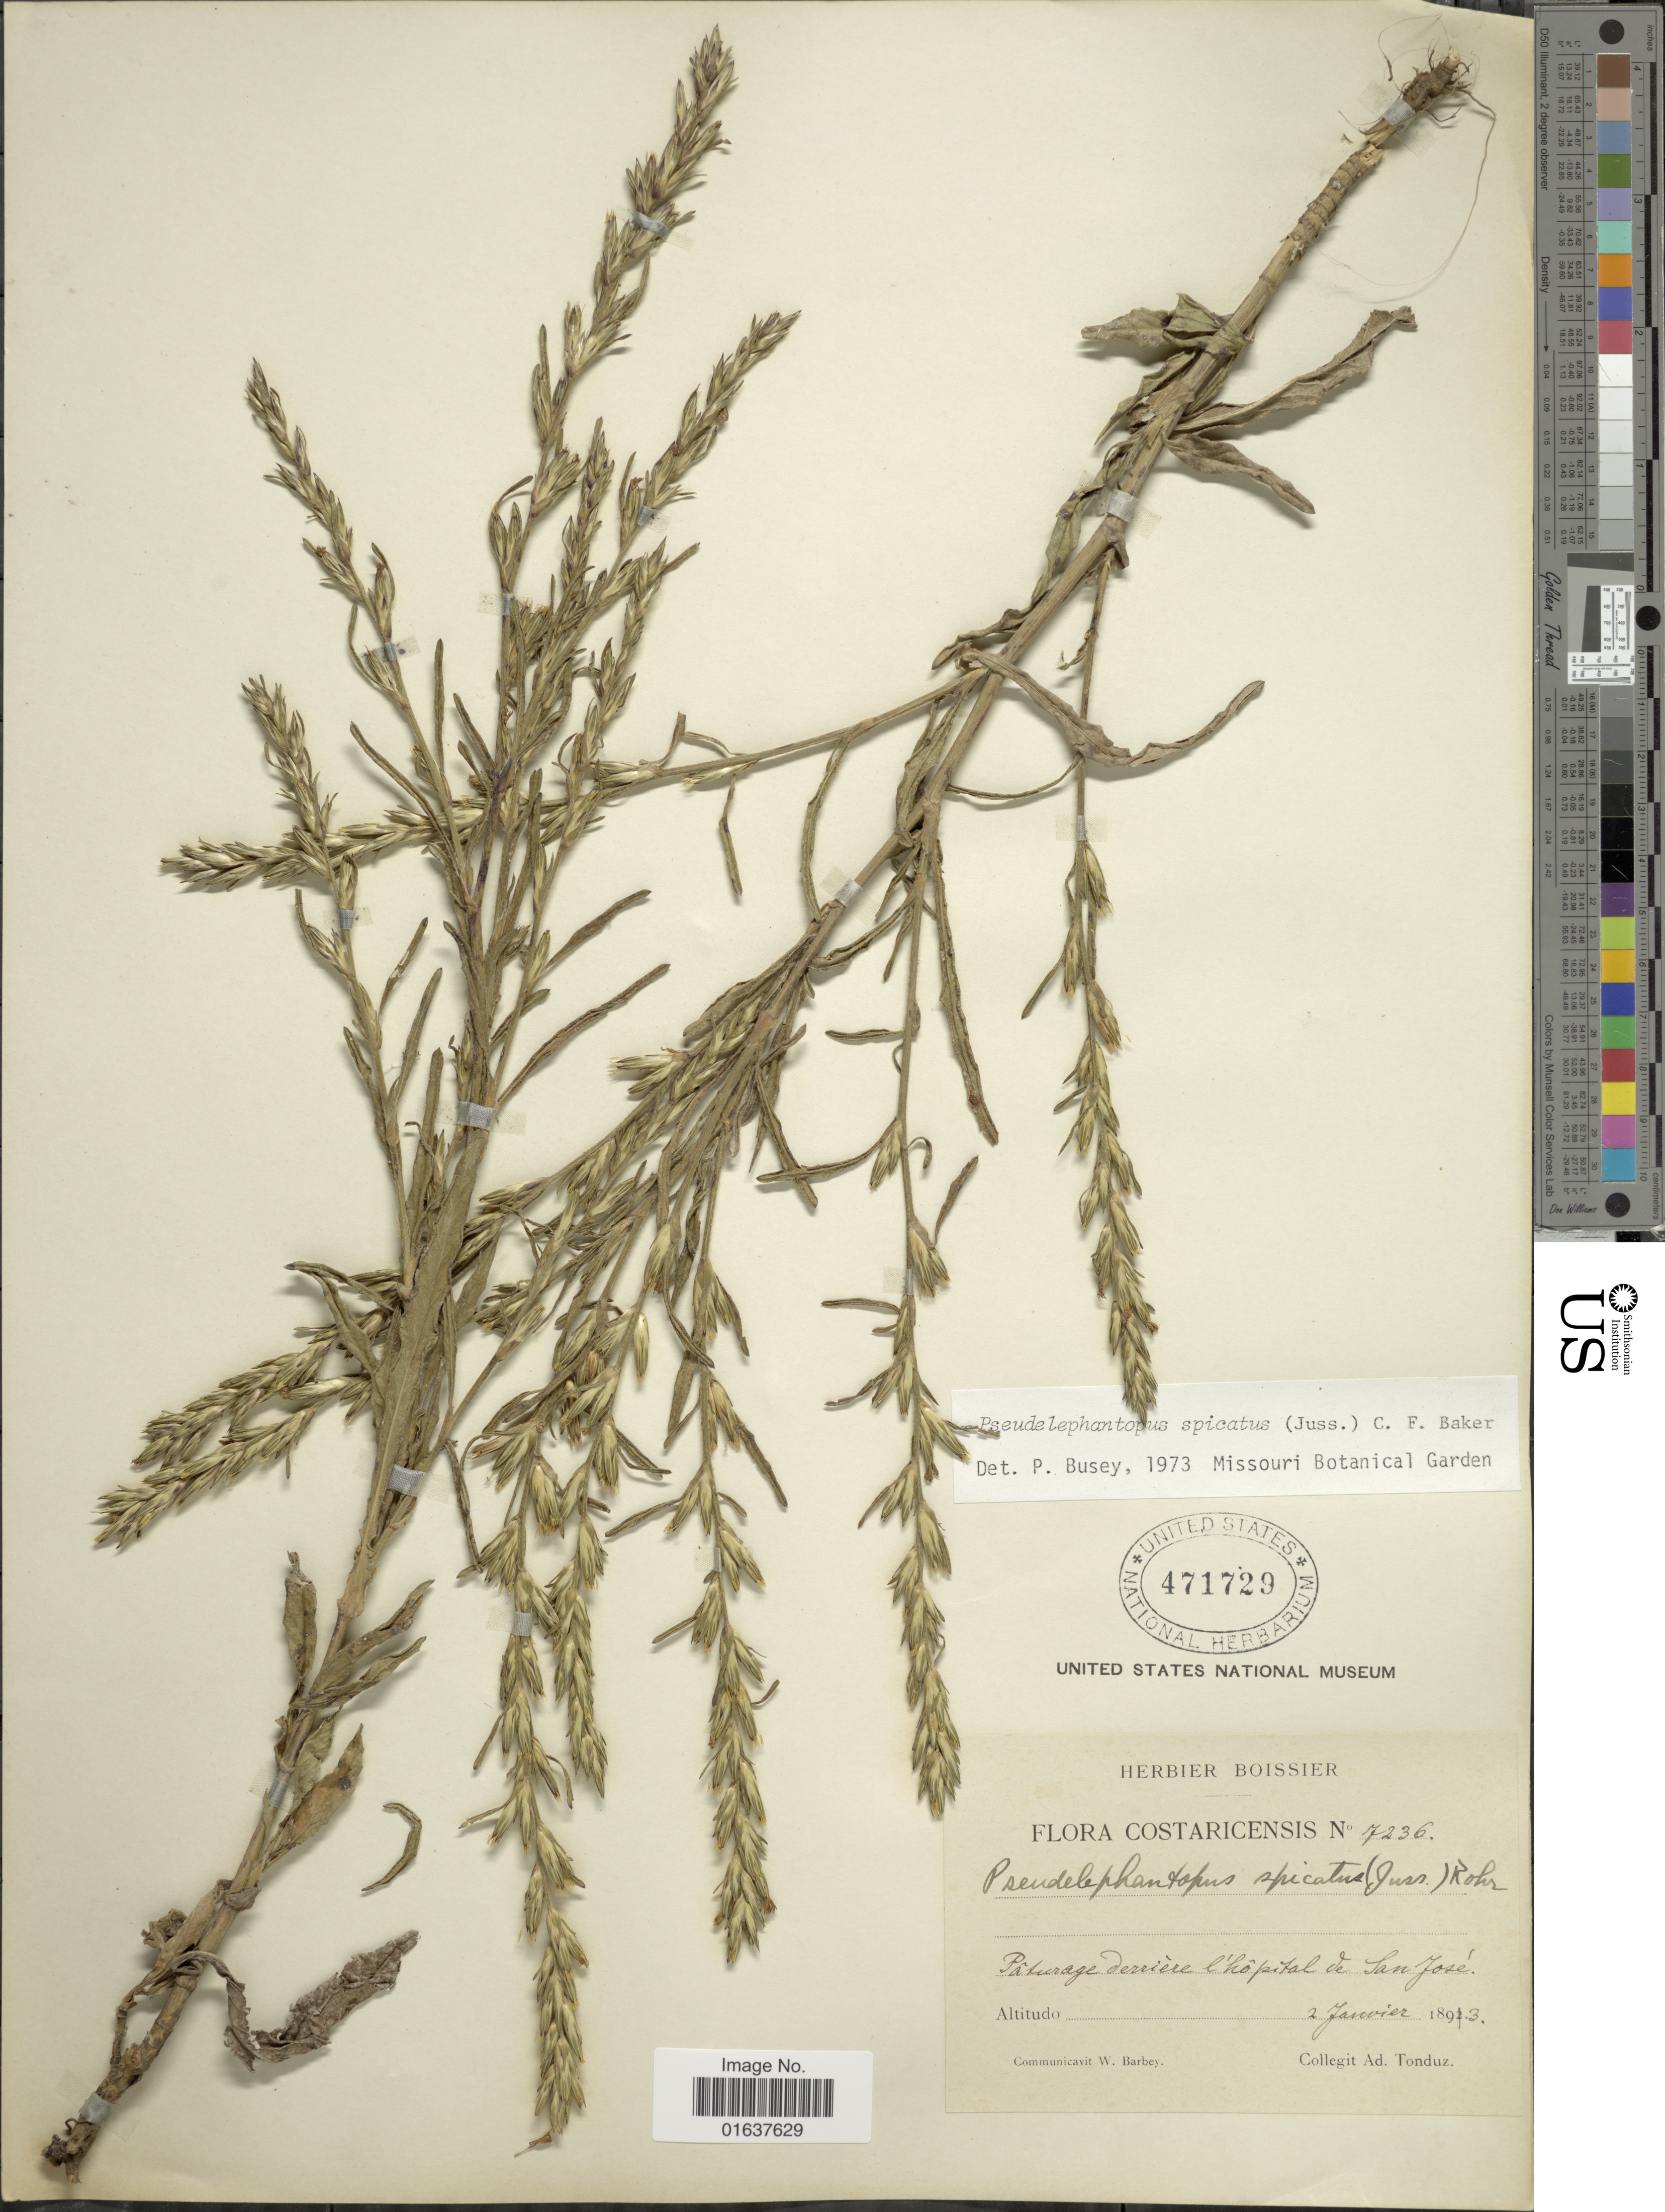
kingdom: Plantae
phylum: Tracheophyta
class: Magnoliopsida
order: Asterales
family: Asteraceae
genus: Pseudelephantopus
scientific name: Pseudelephantopus spicatus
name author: (Juss. ex Aubl.) C.F. Baker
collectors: A. Tonduz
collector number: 7236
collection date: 1893-01-02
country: Costa Rica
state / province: San José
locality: Paturage derriere Chopital de San Jose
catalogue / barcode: US 471729